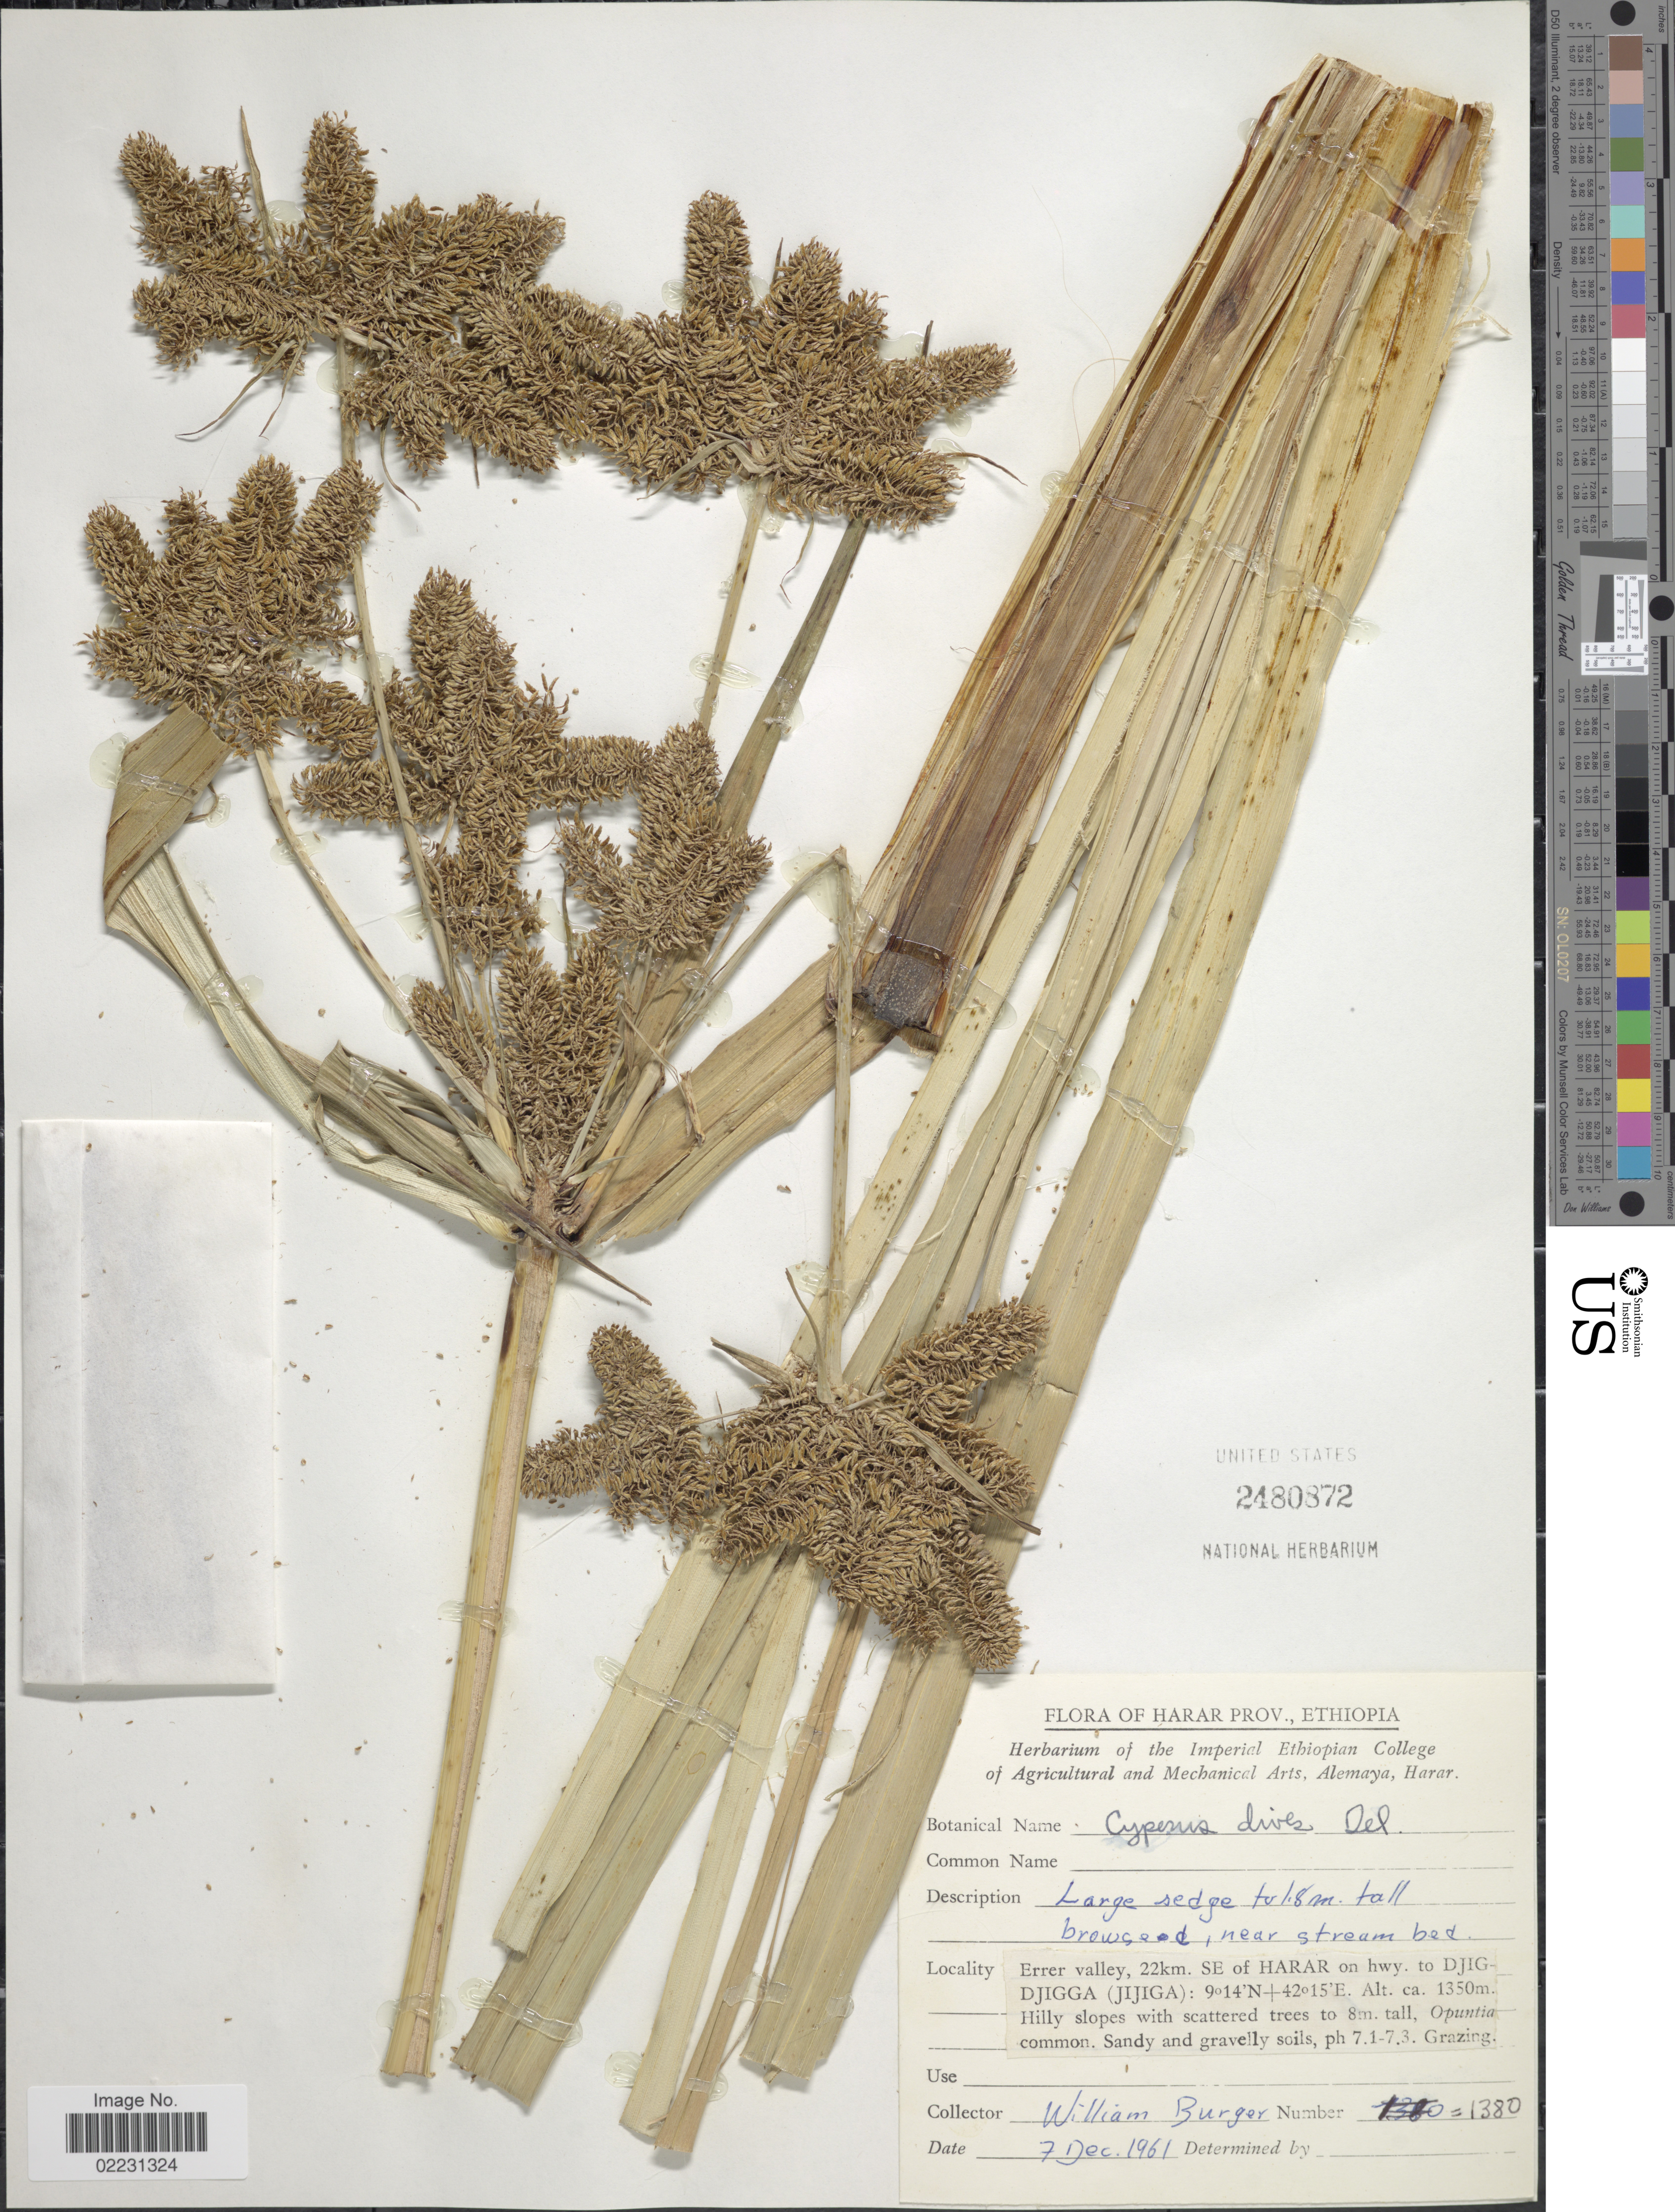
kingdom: Plantae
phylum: Tracheophyta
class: Liliopsida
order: Poales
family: Cyperaceae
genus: Cyperus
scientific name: Cyperus dives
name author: Delile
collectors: W. Burger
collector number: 1380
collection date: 1961-12-07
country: Ethiopia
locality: Harar Prov. Errer valley, 22 km. SE of Harar on hwy. to DJIGDJIGGA (JIJIGA)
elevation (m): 1350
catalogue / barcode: US 2480872